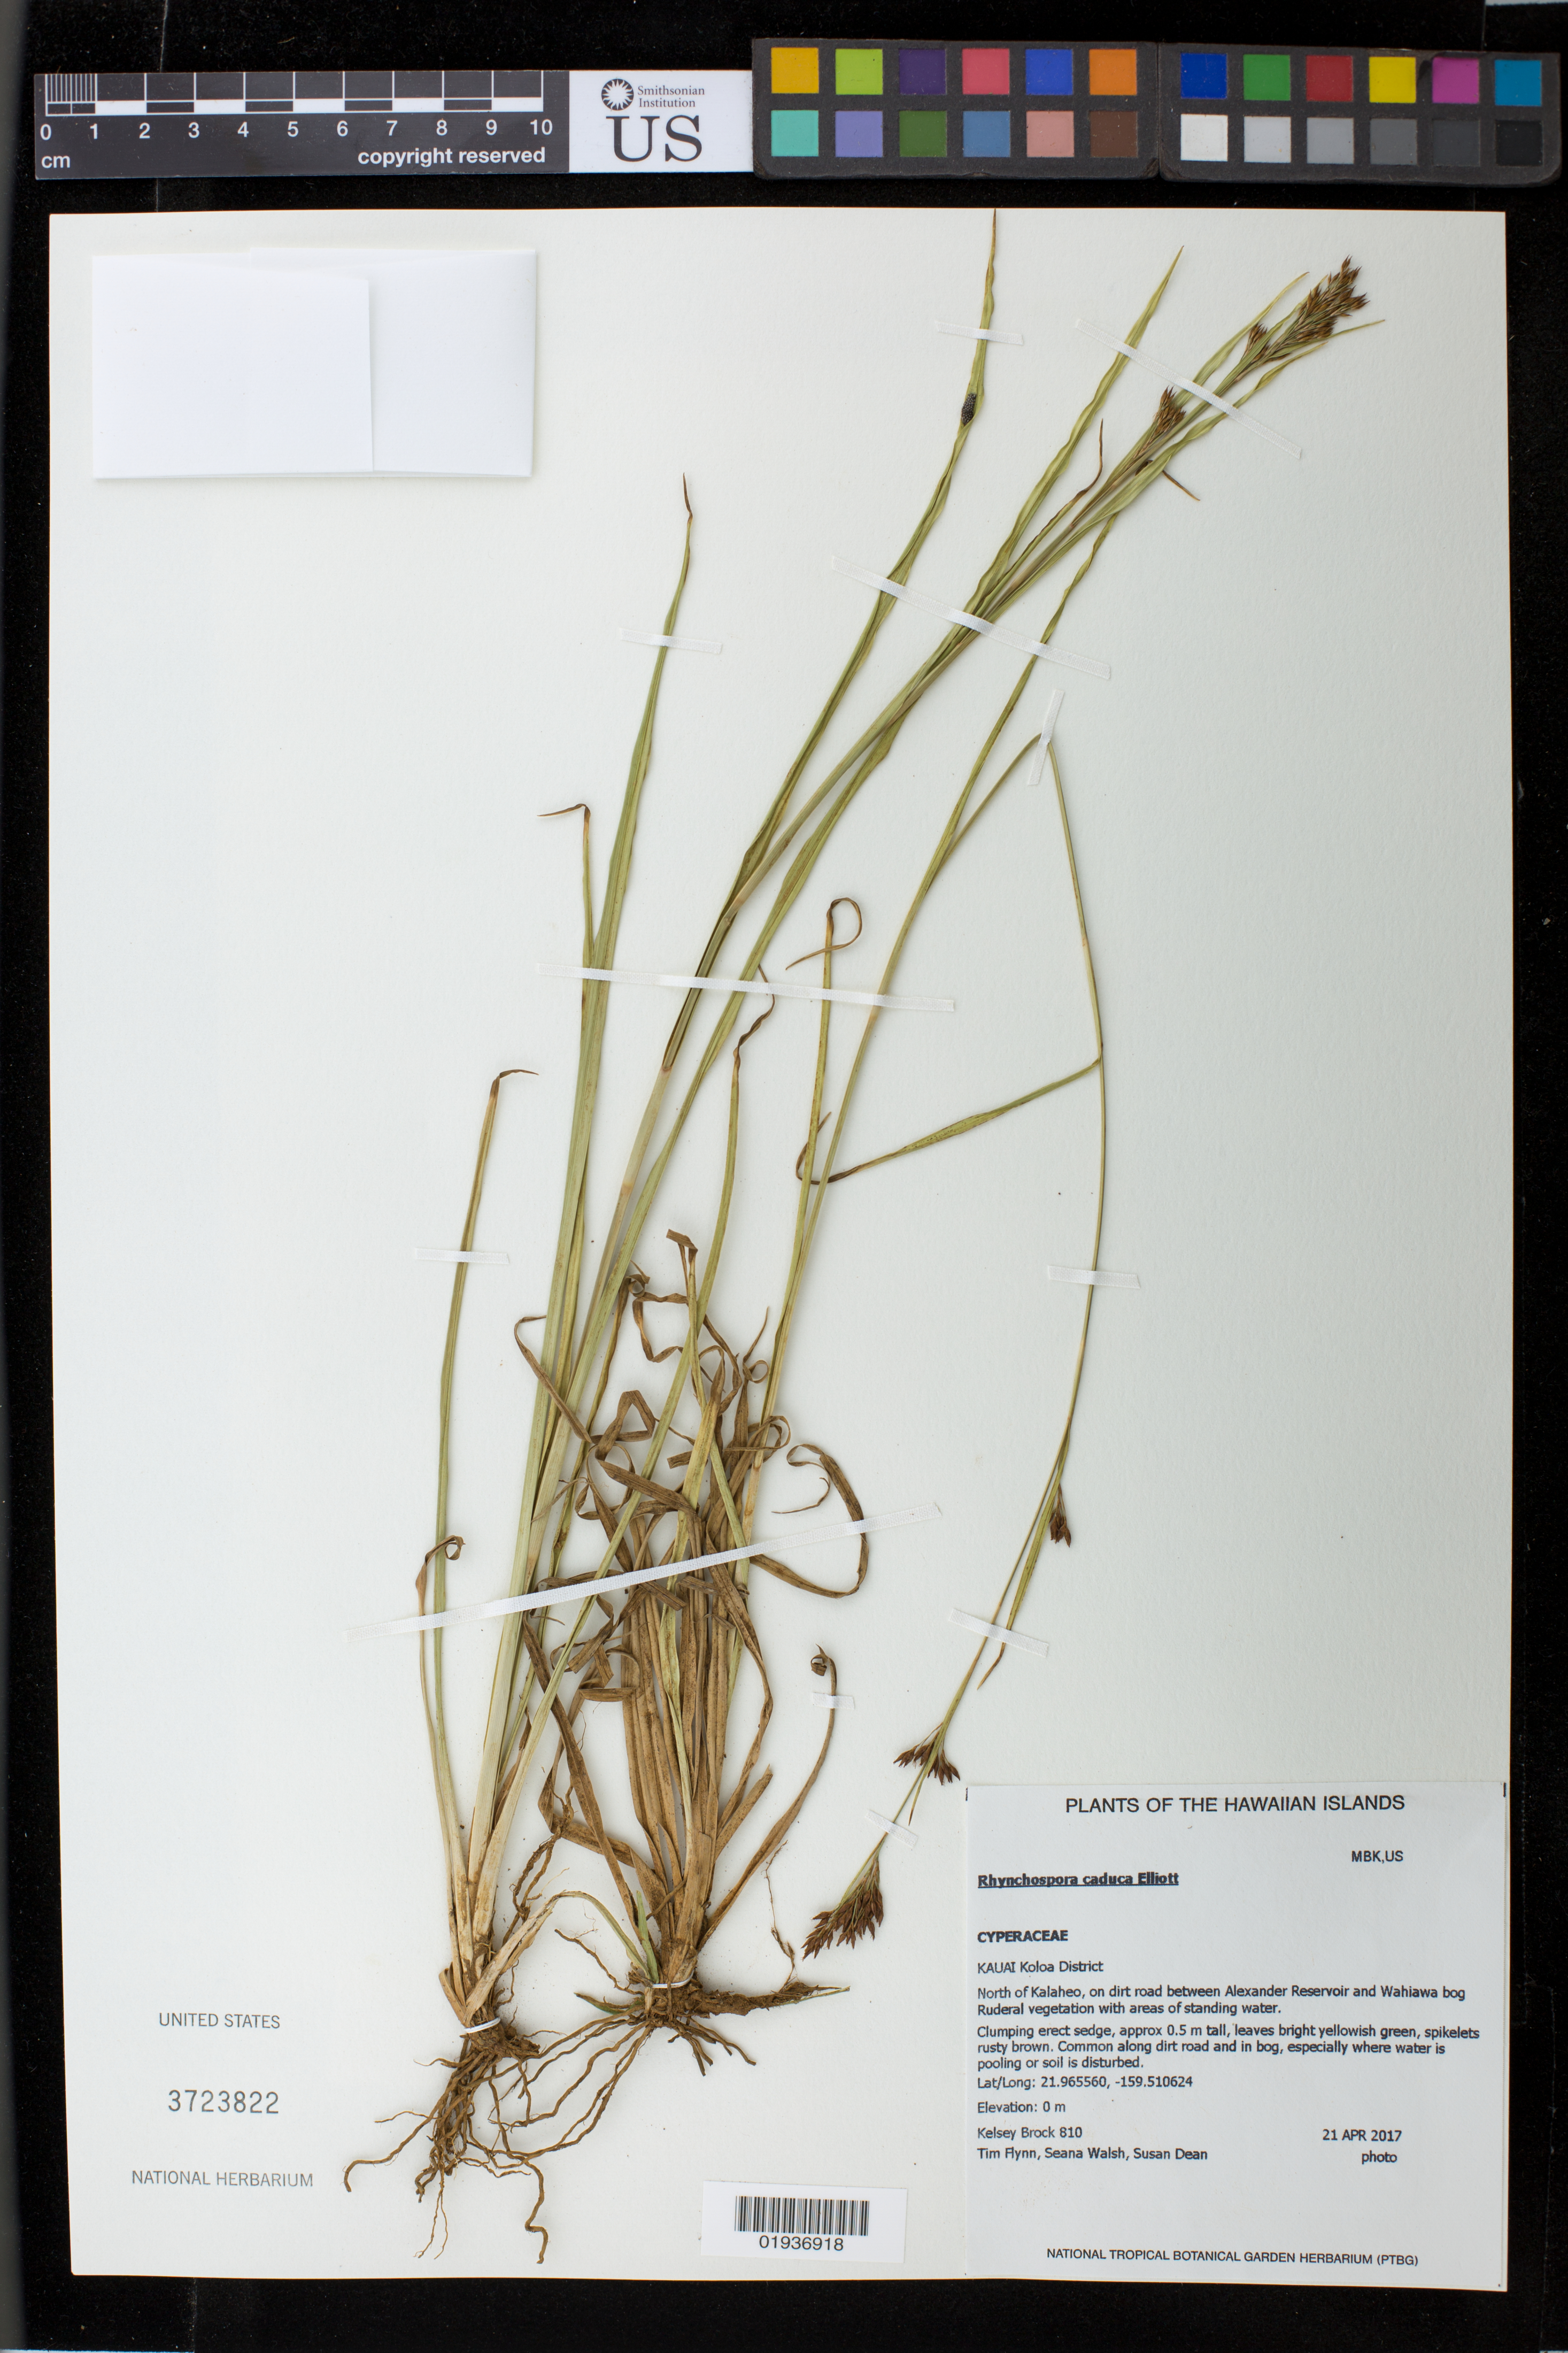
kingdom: Plantae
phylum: Tracheophyta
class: Liliopsida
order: Poales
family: Cyperaceae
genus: Rhynchospora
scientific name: Rhynchospora caduca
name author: Elliott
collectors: K. Brock, T. W. Flynn, S. Walsh & S. Dean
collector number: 810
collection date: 2017-04-21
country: United States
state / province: Hawaii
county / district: Kauai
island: Kaua'i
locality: Koloa District, North of Kalaheo, on dirt road between Alexander Reservoir and Wahiawa bog.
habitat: Ruderal vegetation with areas of standing water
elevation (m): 0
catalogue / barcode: US 3723822